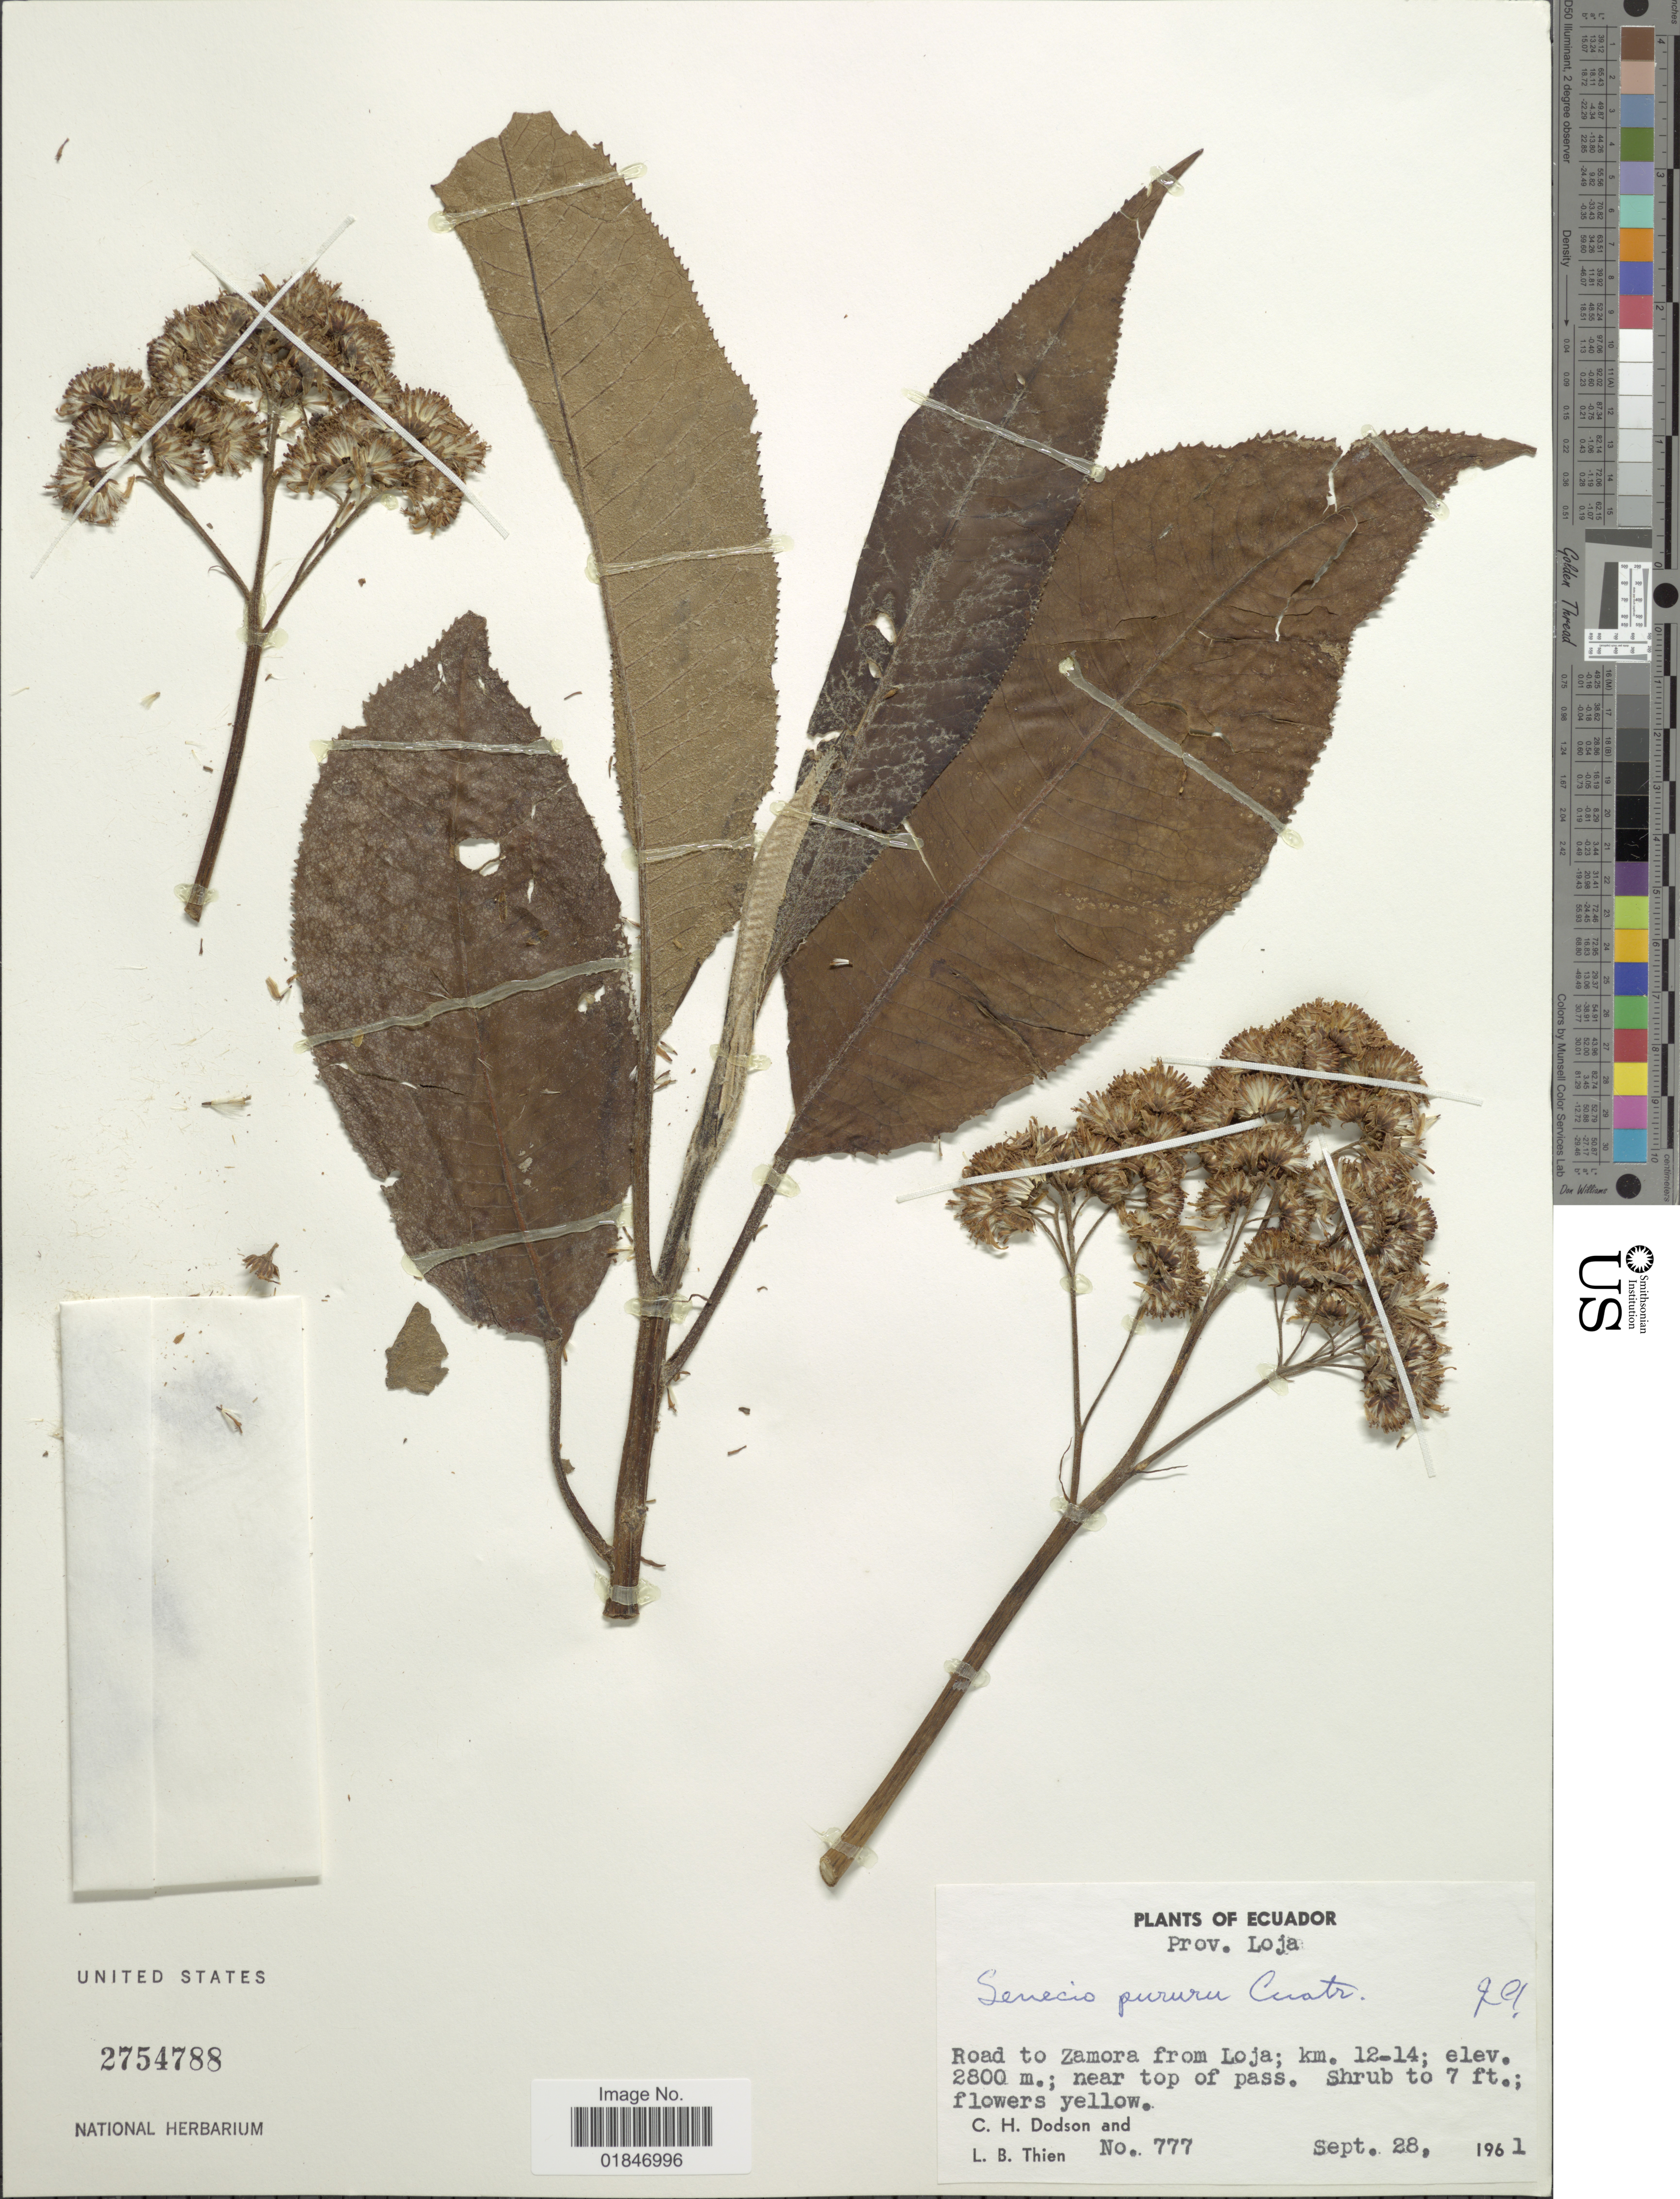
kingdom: Plantae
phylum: Tracheophyta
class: Magnoliopsida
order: Asterales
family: Asteraceae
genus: Dendrophorbium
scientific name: Dendrophorbium pururu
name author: (Cuatrec.) C. Jeffrey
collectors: C. H. Dodson & L. Thien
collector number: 777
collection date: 1961-09-28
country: Ecuador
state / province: Loja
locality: Prov. Loja. Road to Zamora from Loja; km.12-14. near top of pass.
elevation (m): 2800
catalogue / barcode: US 2754788